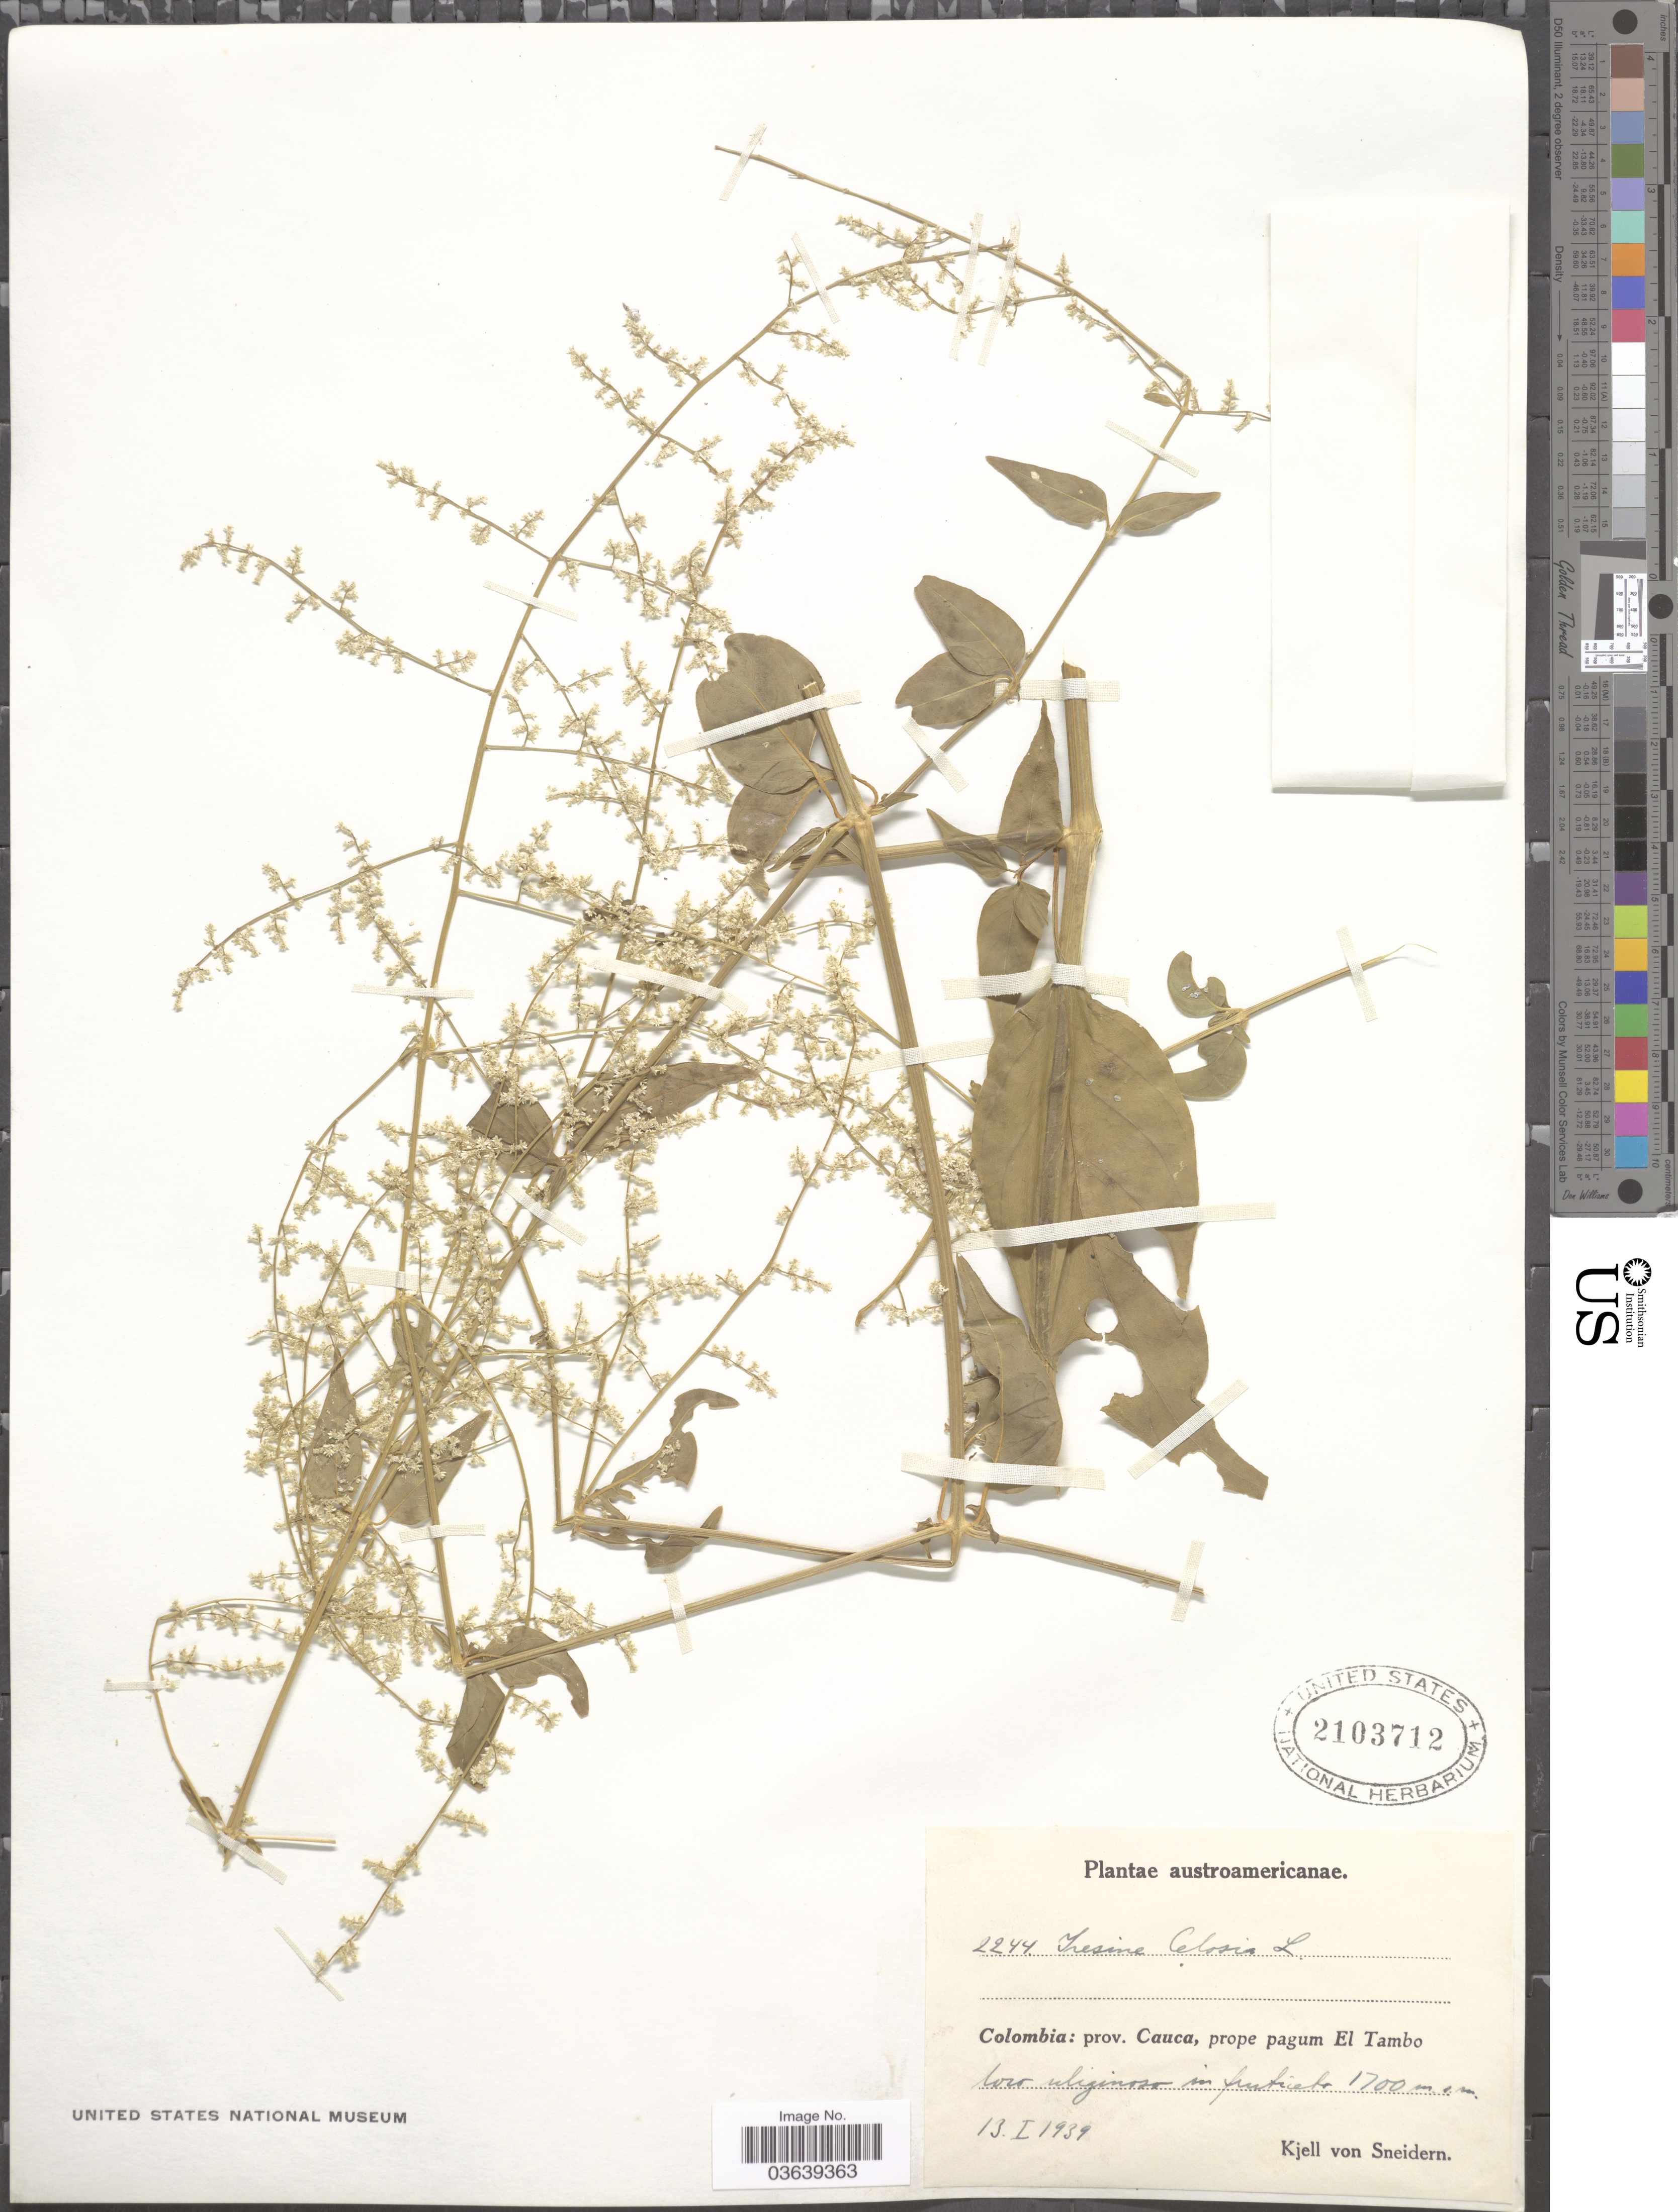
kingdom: Plantae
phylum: Tracheophyta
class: Magnoliopsida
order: Caryophyllales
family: Amaranthaceae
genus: Iresine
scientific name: Iresine celosia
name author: L.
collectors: K. von Sneidern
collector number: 2244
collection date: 1939-01-13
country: Colombia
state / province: Cauca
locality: Austroamericanae. Prope pagum El Tambo.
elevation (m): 1700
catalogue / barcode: US 2103712